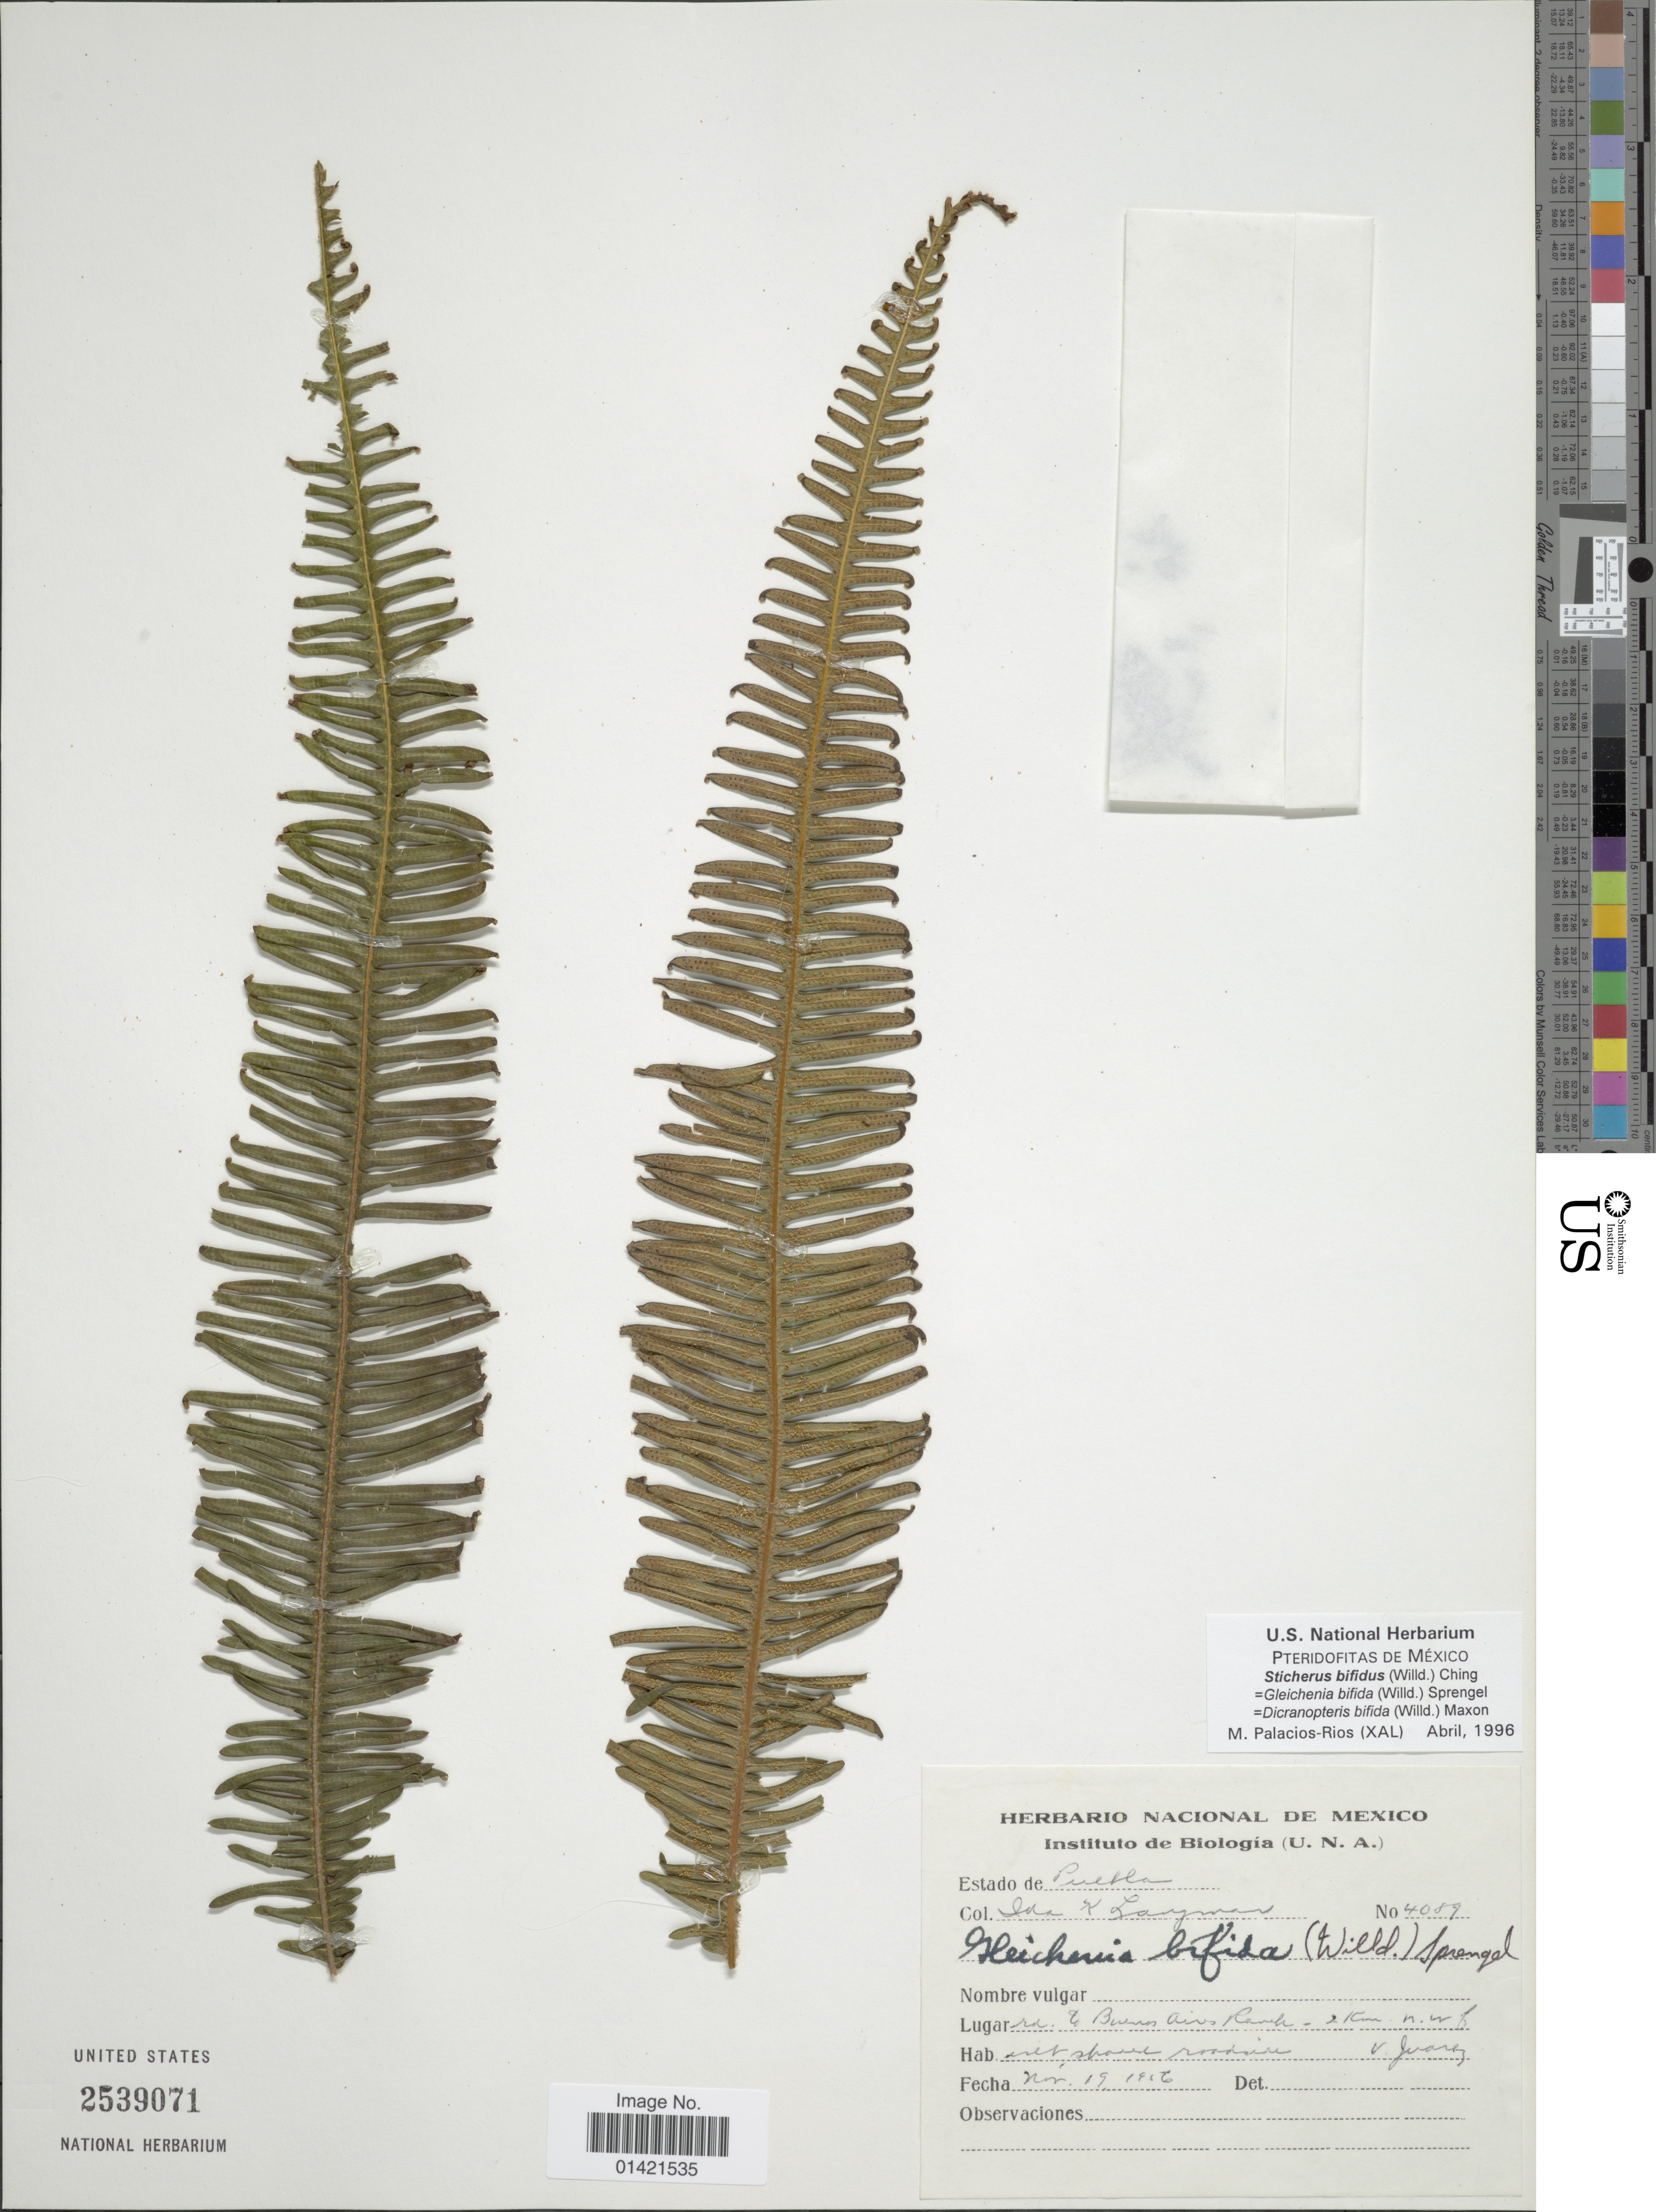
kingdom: Plantae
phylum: Tracheophyta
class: Polypodiopsida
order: Gleicheniales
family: Gleicheniaceae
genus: Sticherus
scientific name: Sticherus bifidus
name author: (Willd.) Ching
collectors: I. K. Langman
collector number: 4089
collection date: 1916-11-19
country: Mexico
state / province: Puebla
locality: Rd. to Buenos Aires Ranch - 2 km. N.W. of V. Juarez, estado de Puebla.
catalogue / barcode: US 2539071